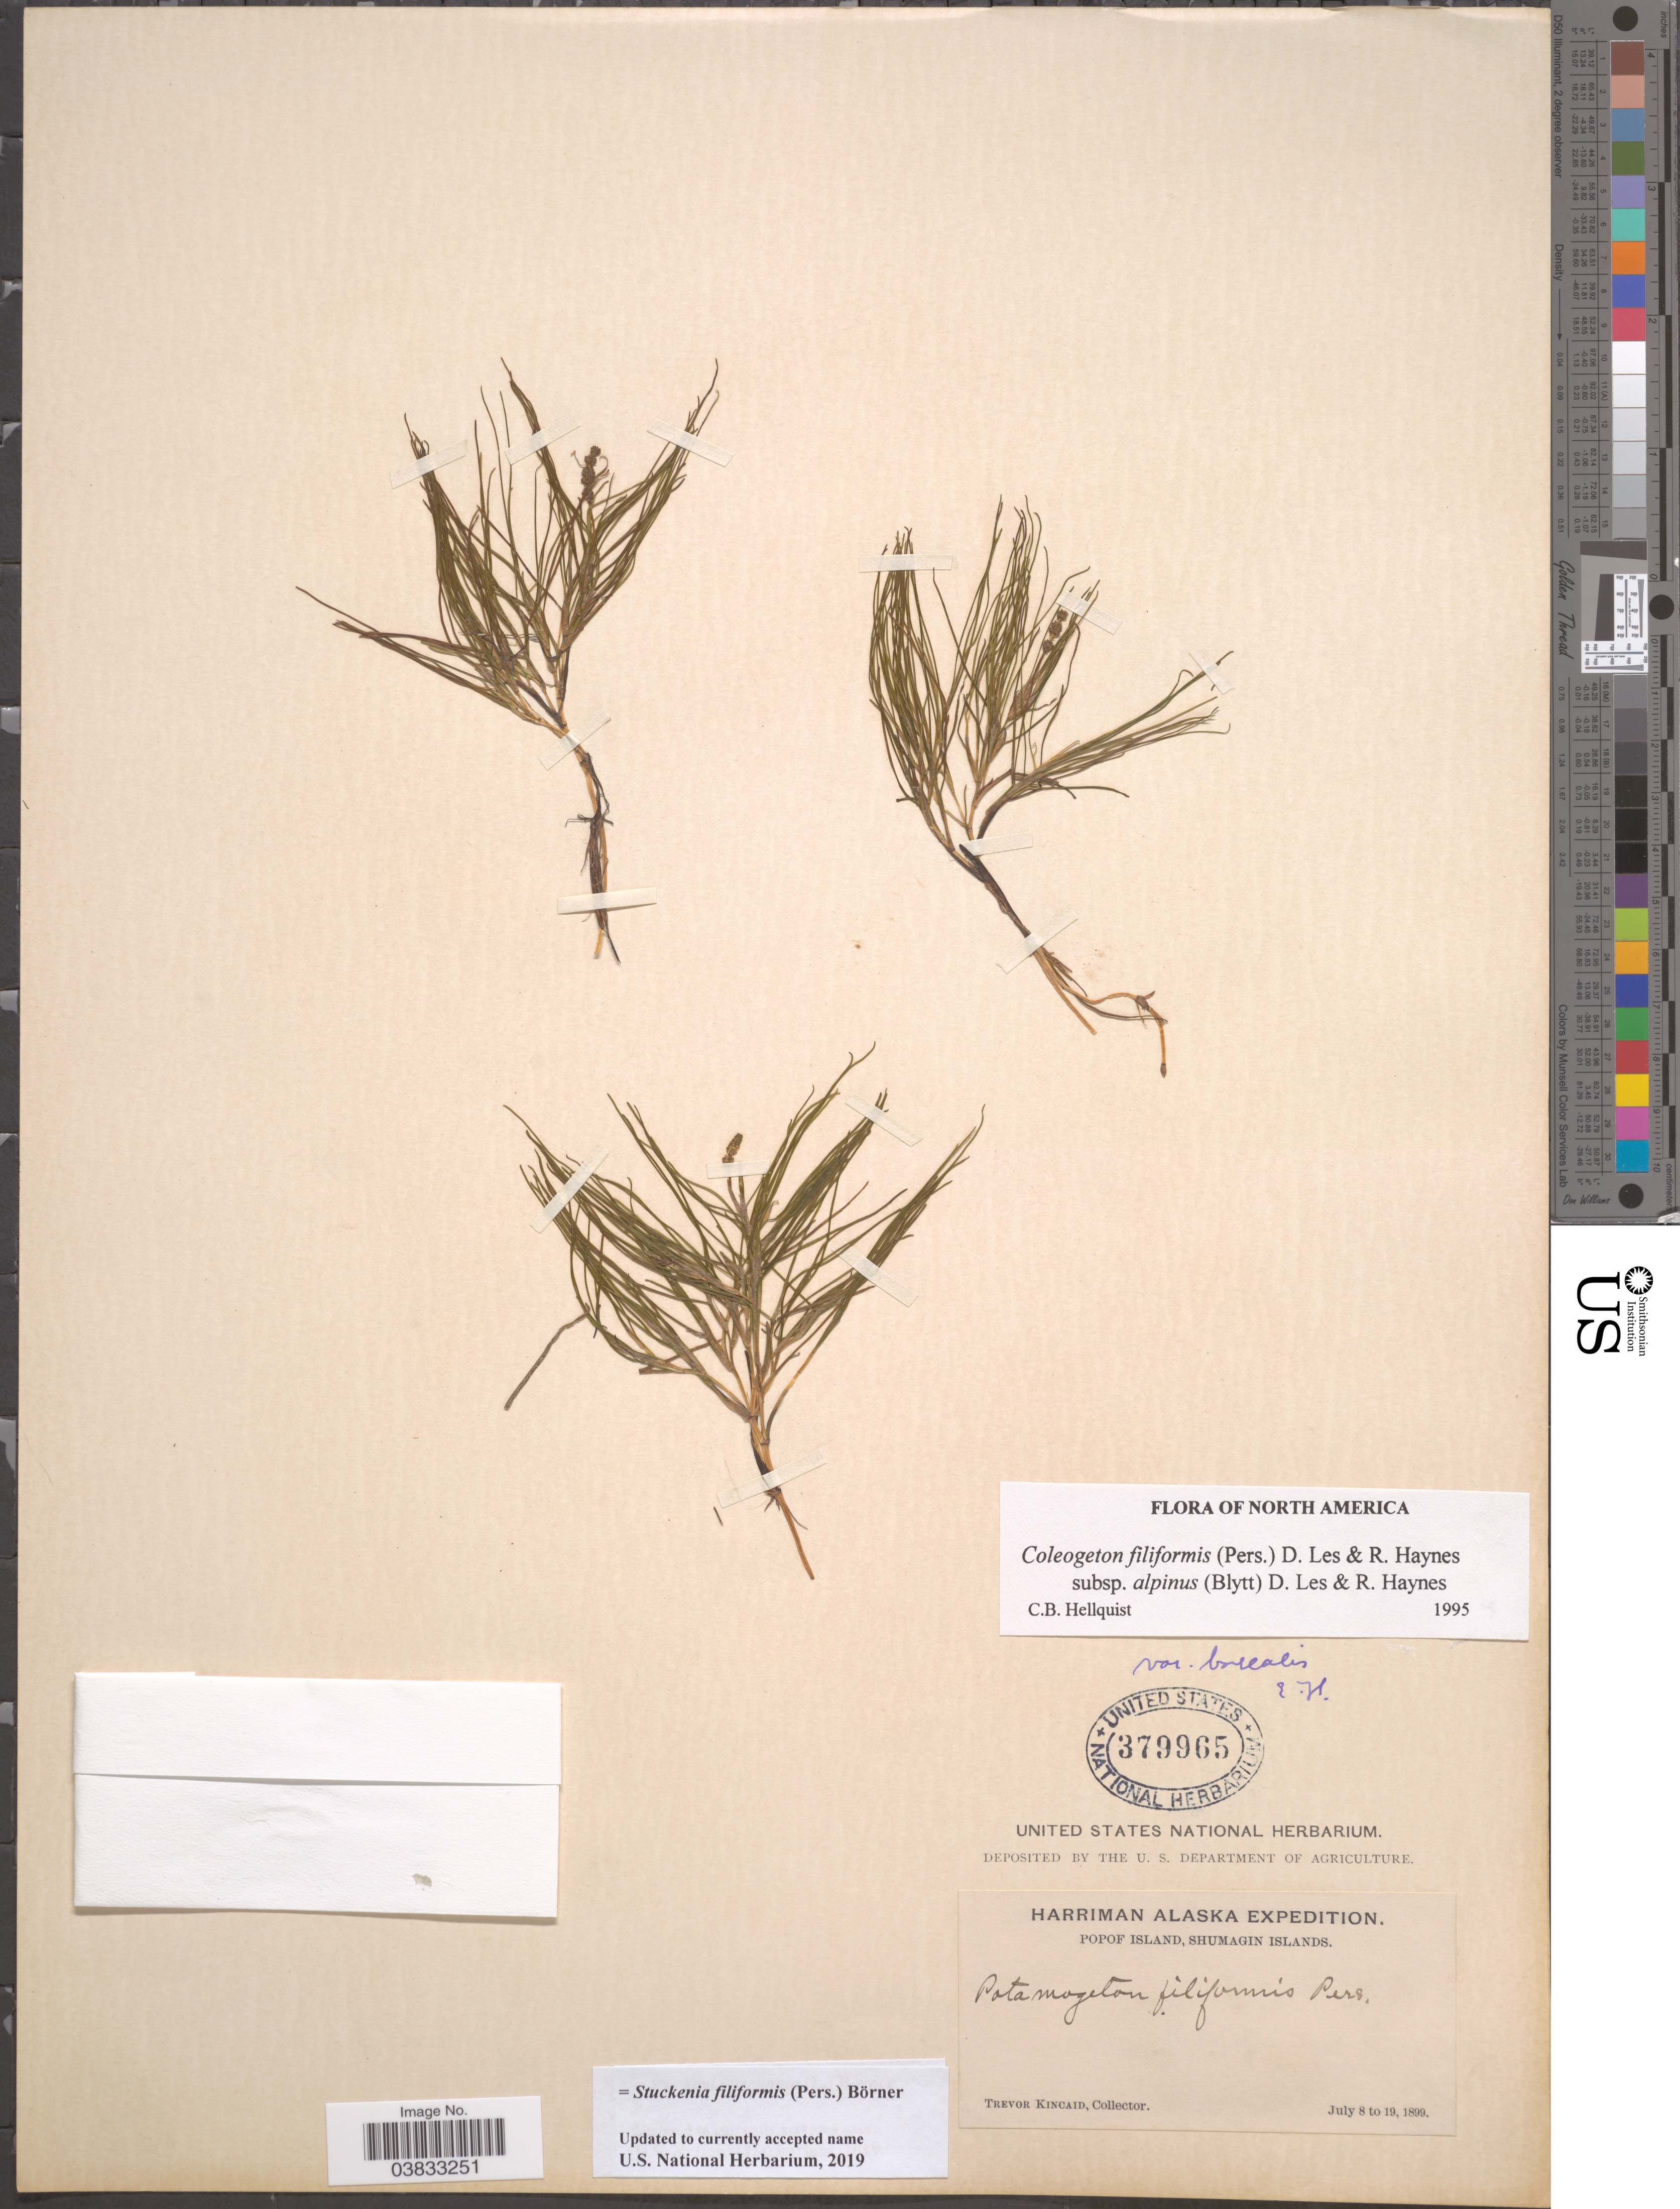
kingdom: Plantae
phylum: Tracheophyta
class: Liliopsida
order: Alismatales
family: Potamogetonaceae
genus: Stuckenia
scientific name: Stuckenia filiformis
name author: (Pers.) Börner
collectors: T. C. Kincaid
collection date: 1899-07-08/1899-07-19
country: United States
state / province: Alaska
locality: Popof Island, Shumagin Islands.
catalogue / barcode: US 379965